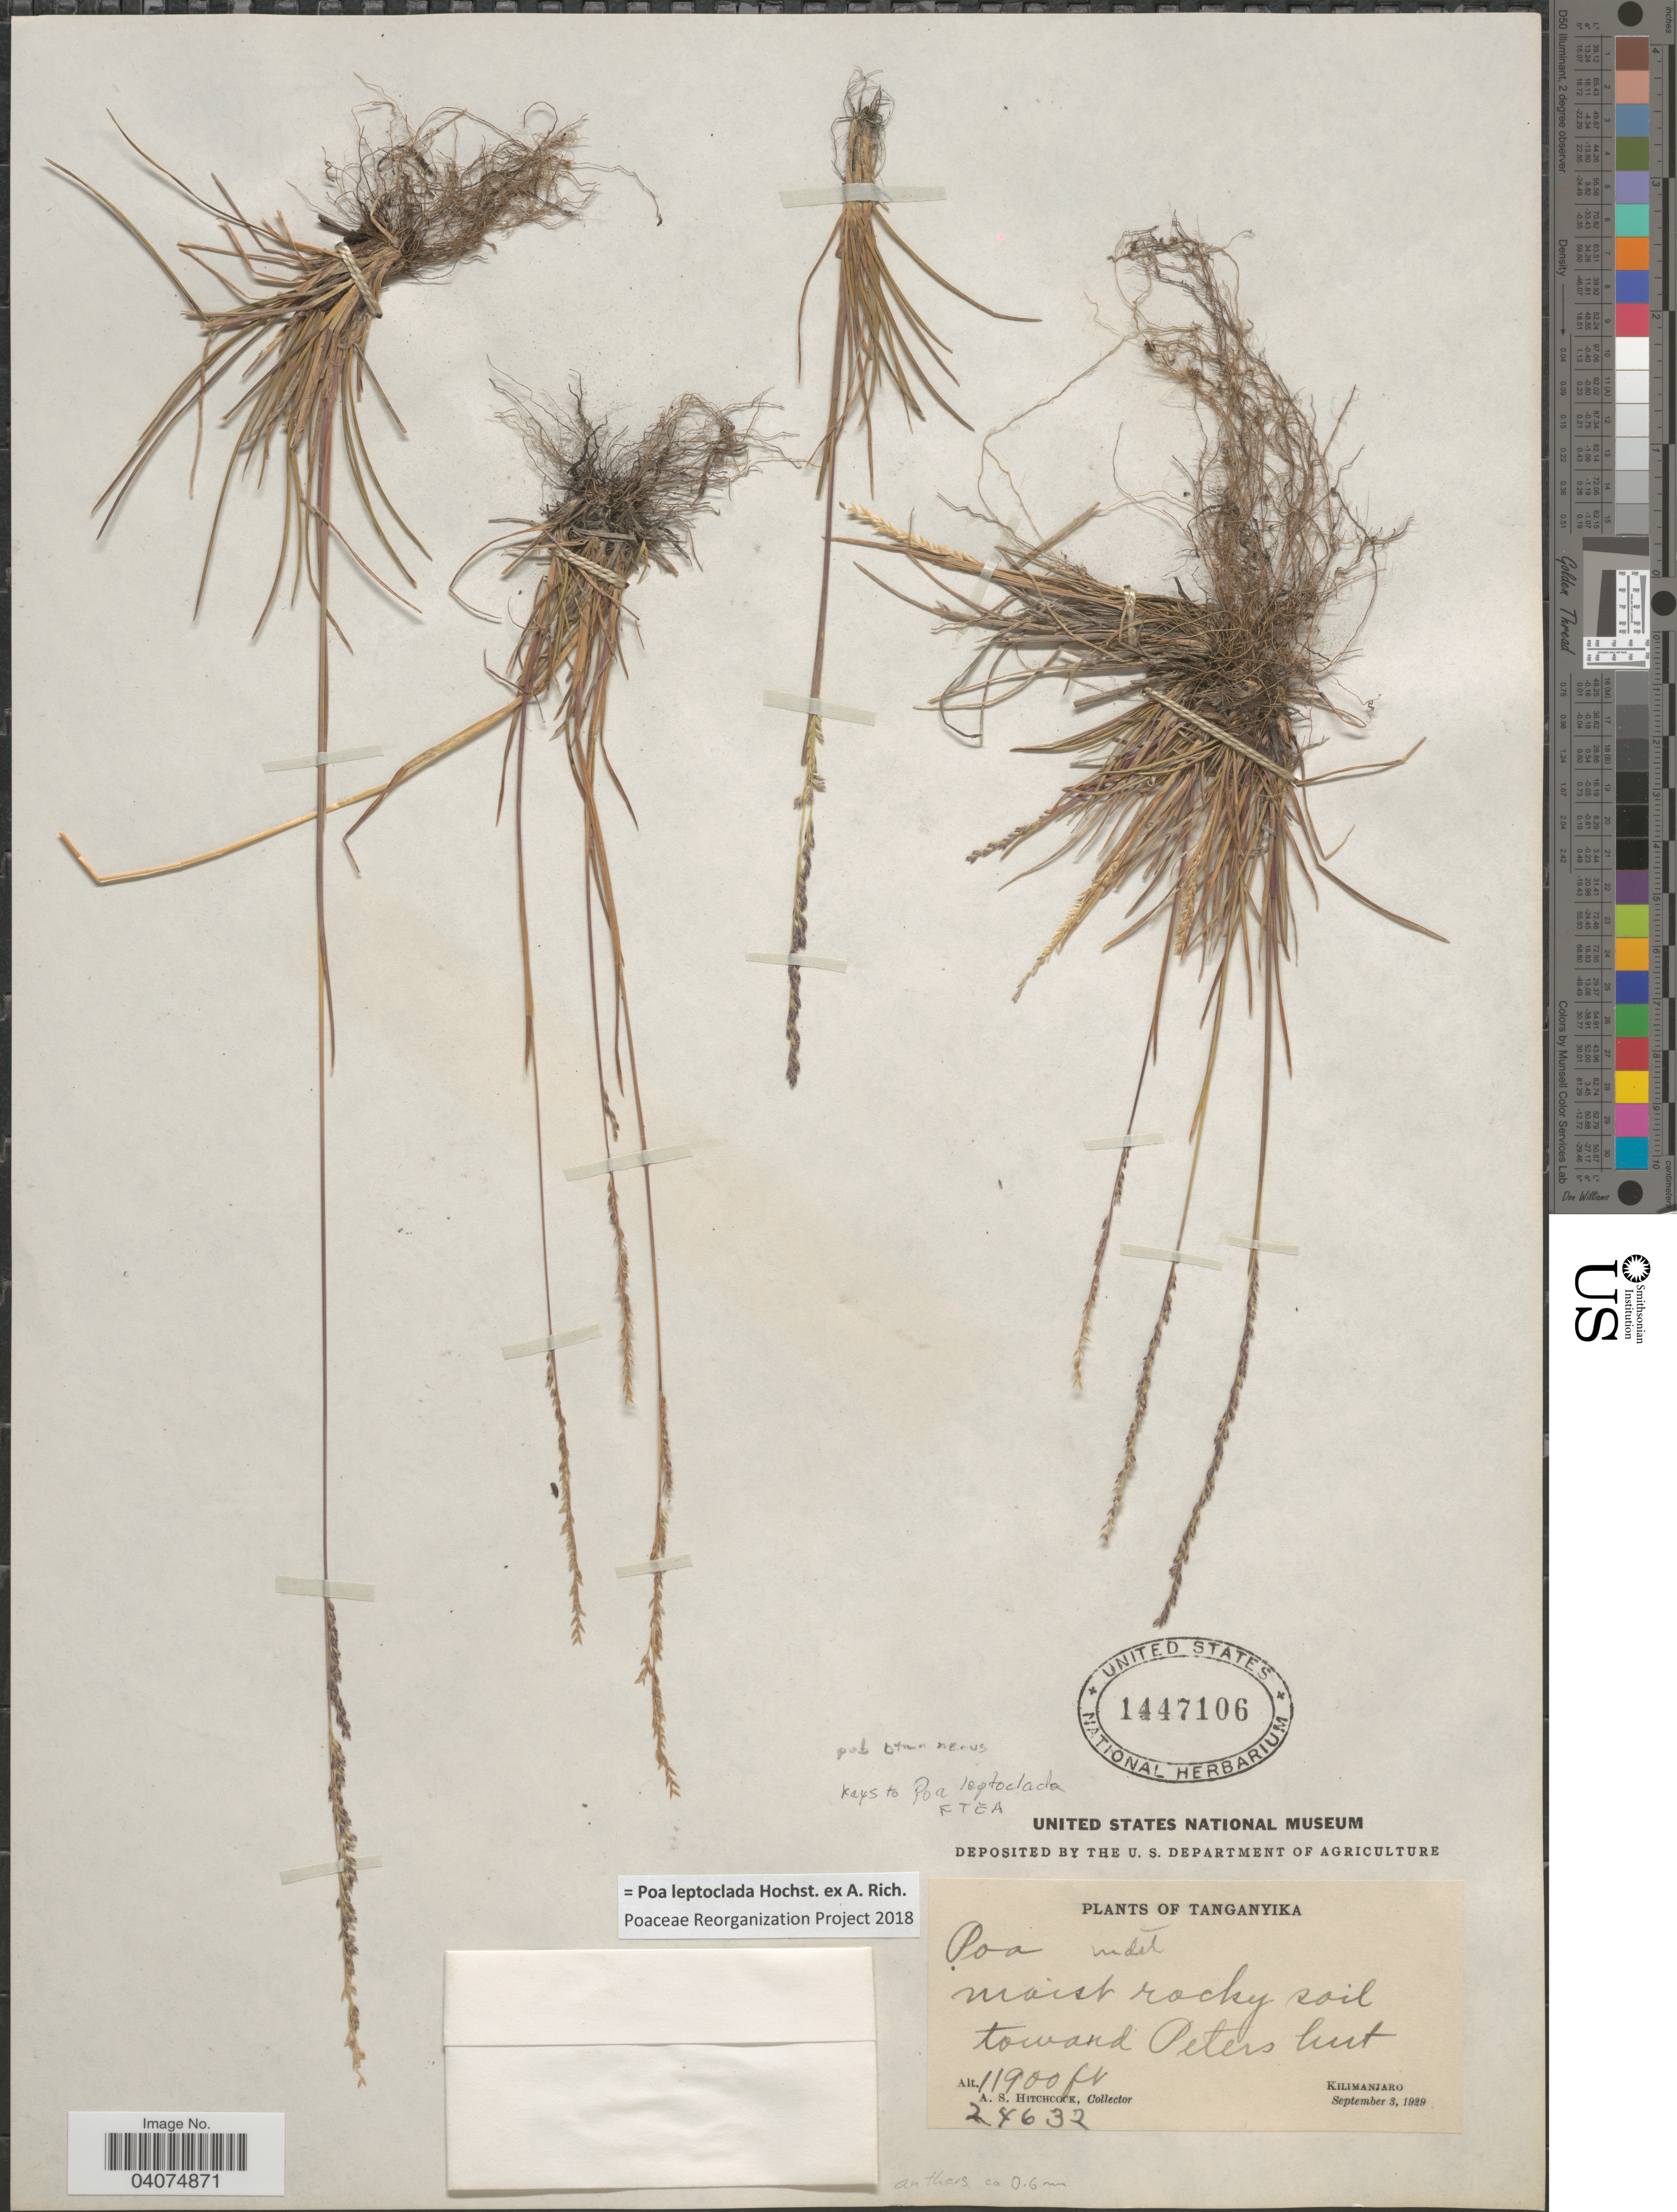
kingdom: Plantae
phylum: Tracheophyta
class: Liliopsida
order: Poales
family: Poaceae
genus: Poa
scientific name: Poa leptoclada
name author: Hochst. ex A. Rich.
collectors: A. S. Hitchcock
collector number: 24632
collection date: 1929-09-03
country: Tanzania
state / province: Kilimanjaro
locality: Tanganyika. Toward Peters hut. Kilimanjaro.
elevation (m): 3627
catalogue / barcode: US 1447106